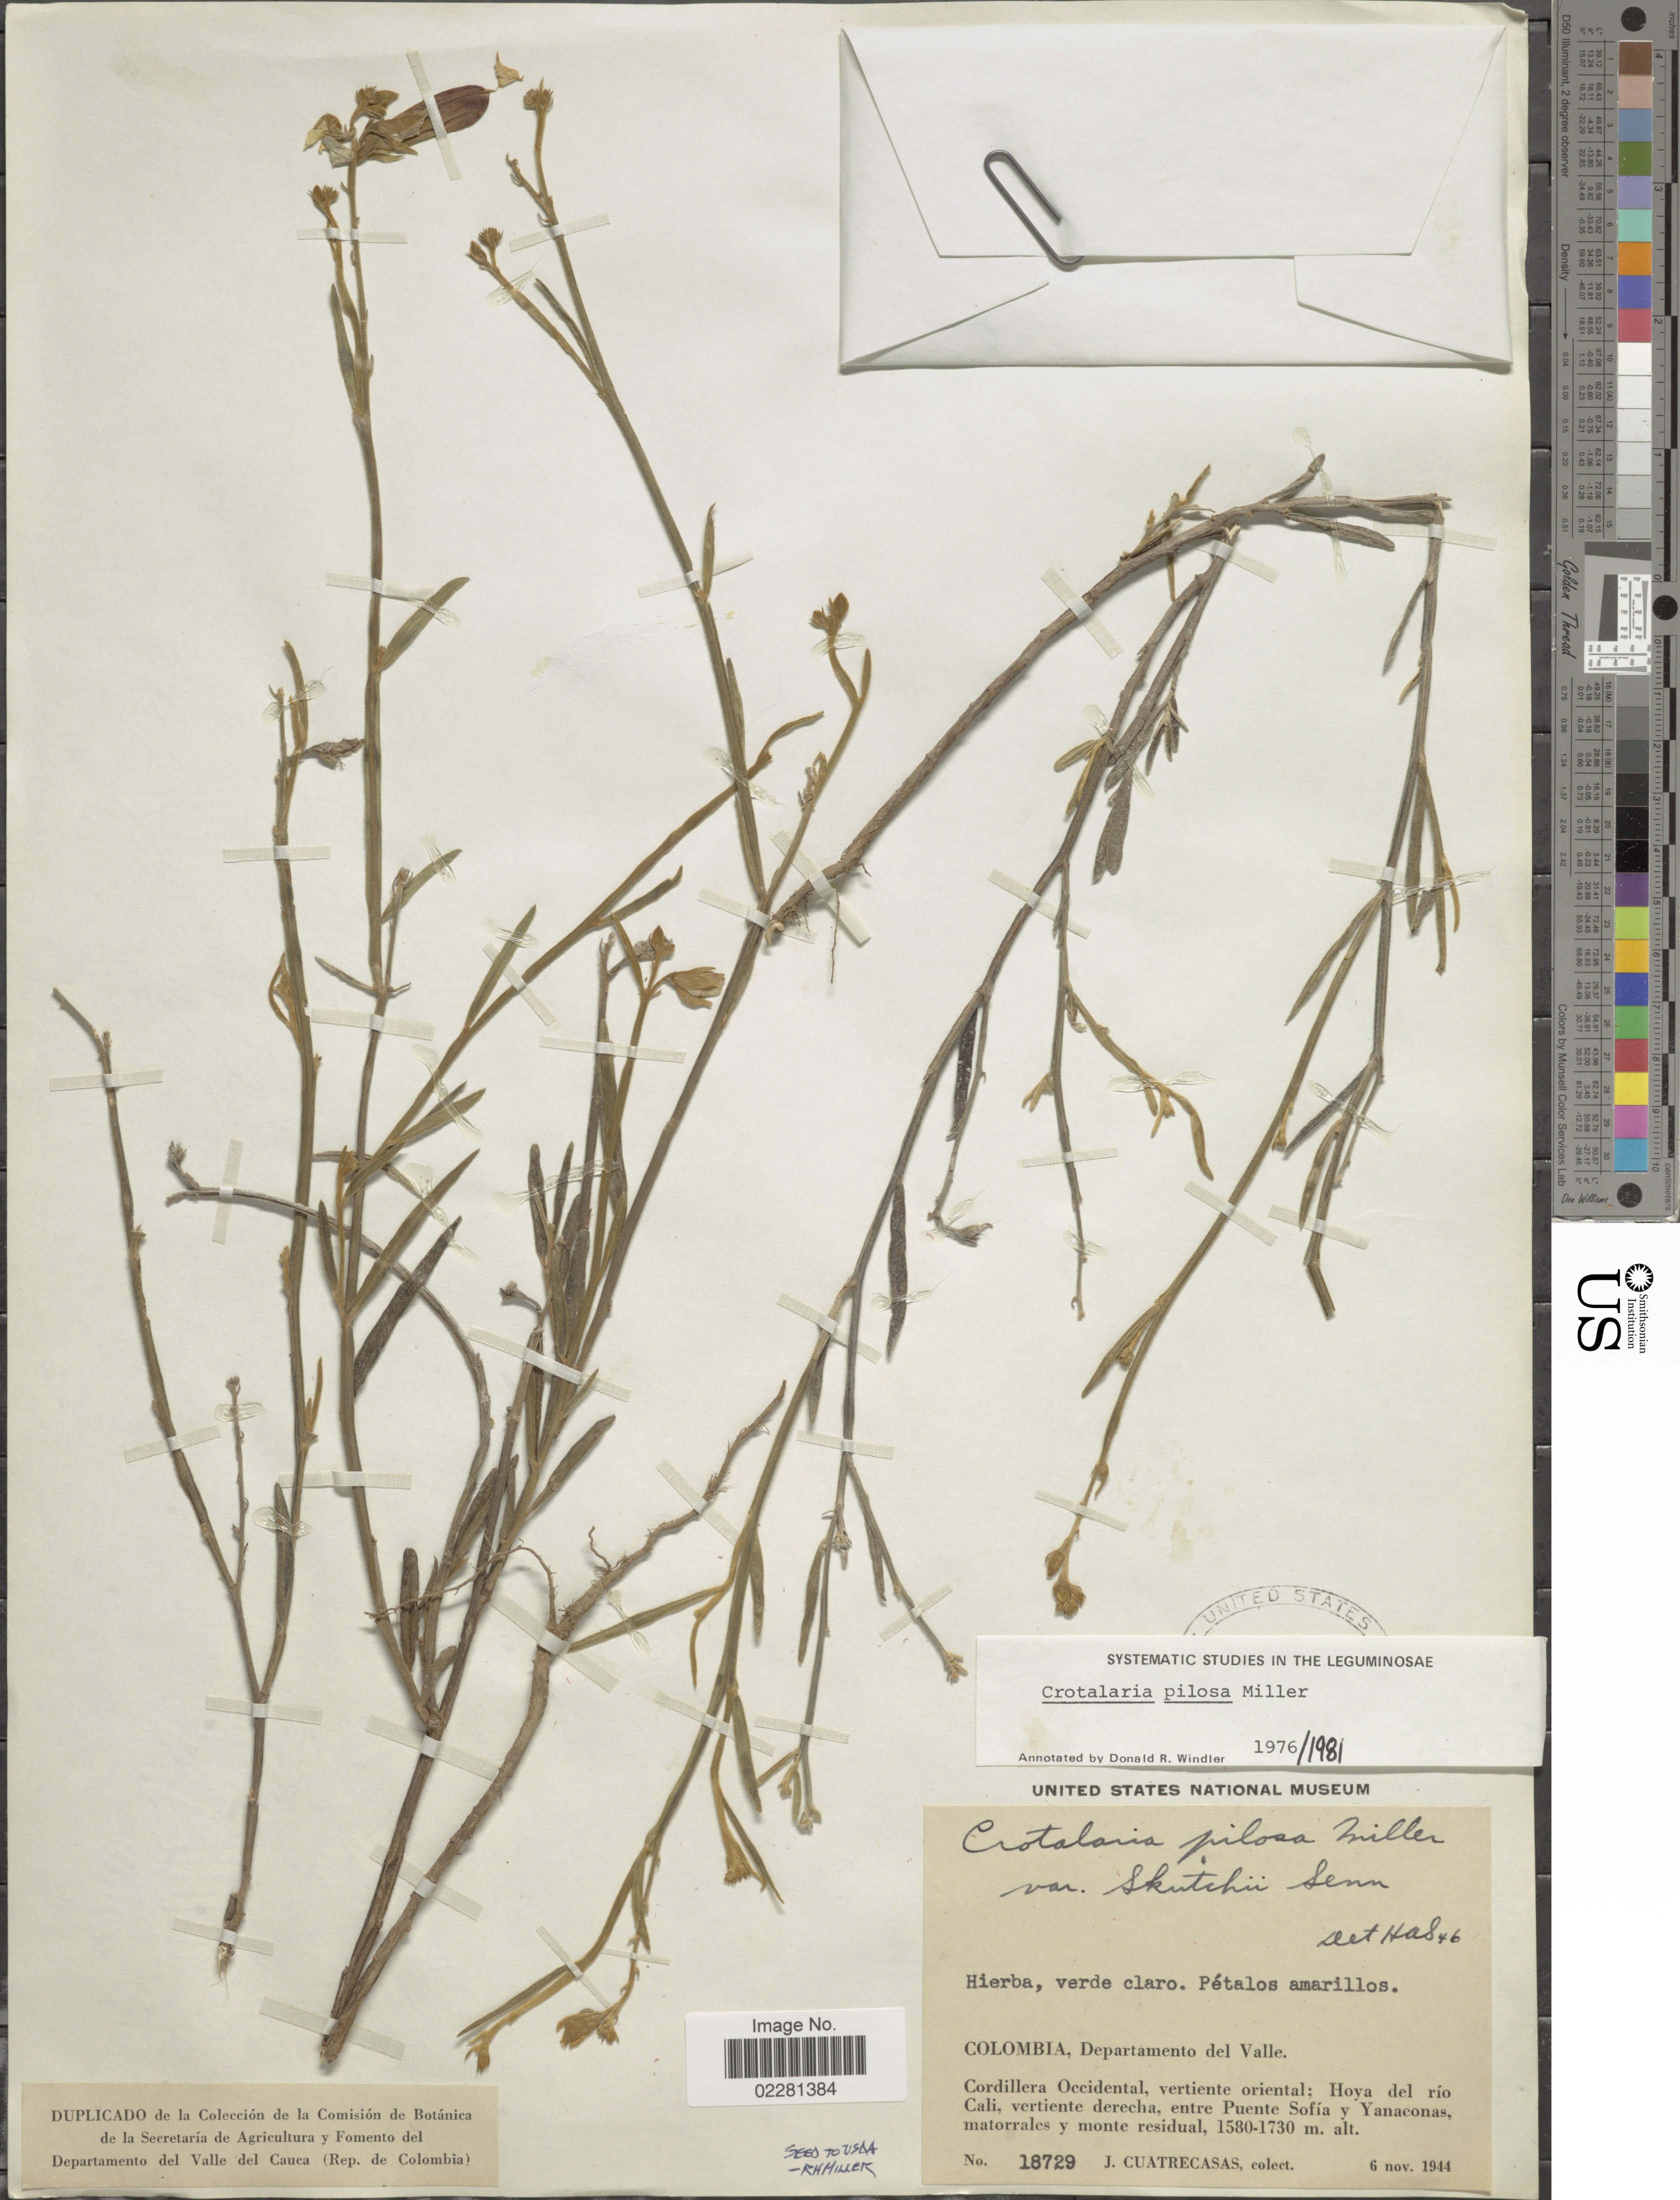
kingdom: Plantae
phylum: Tracheophyta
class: Magnoliopsida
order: Fabales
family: Fabaceae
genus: Crotalaria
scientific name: Crotalaria pilosa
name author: Mill.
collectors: J. Cuatrecasas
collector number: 18729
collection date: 1944-11-06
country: Colombia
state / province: Valle del Cauca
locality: Departamento del Valle, Cordillera Occidental, vertiente oriental, Hoya del rio Cali, vertiente derecha, entre Puente Sofia y Yanaconas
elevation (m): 1580